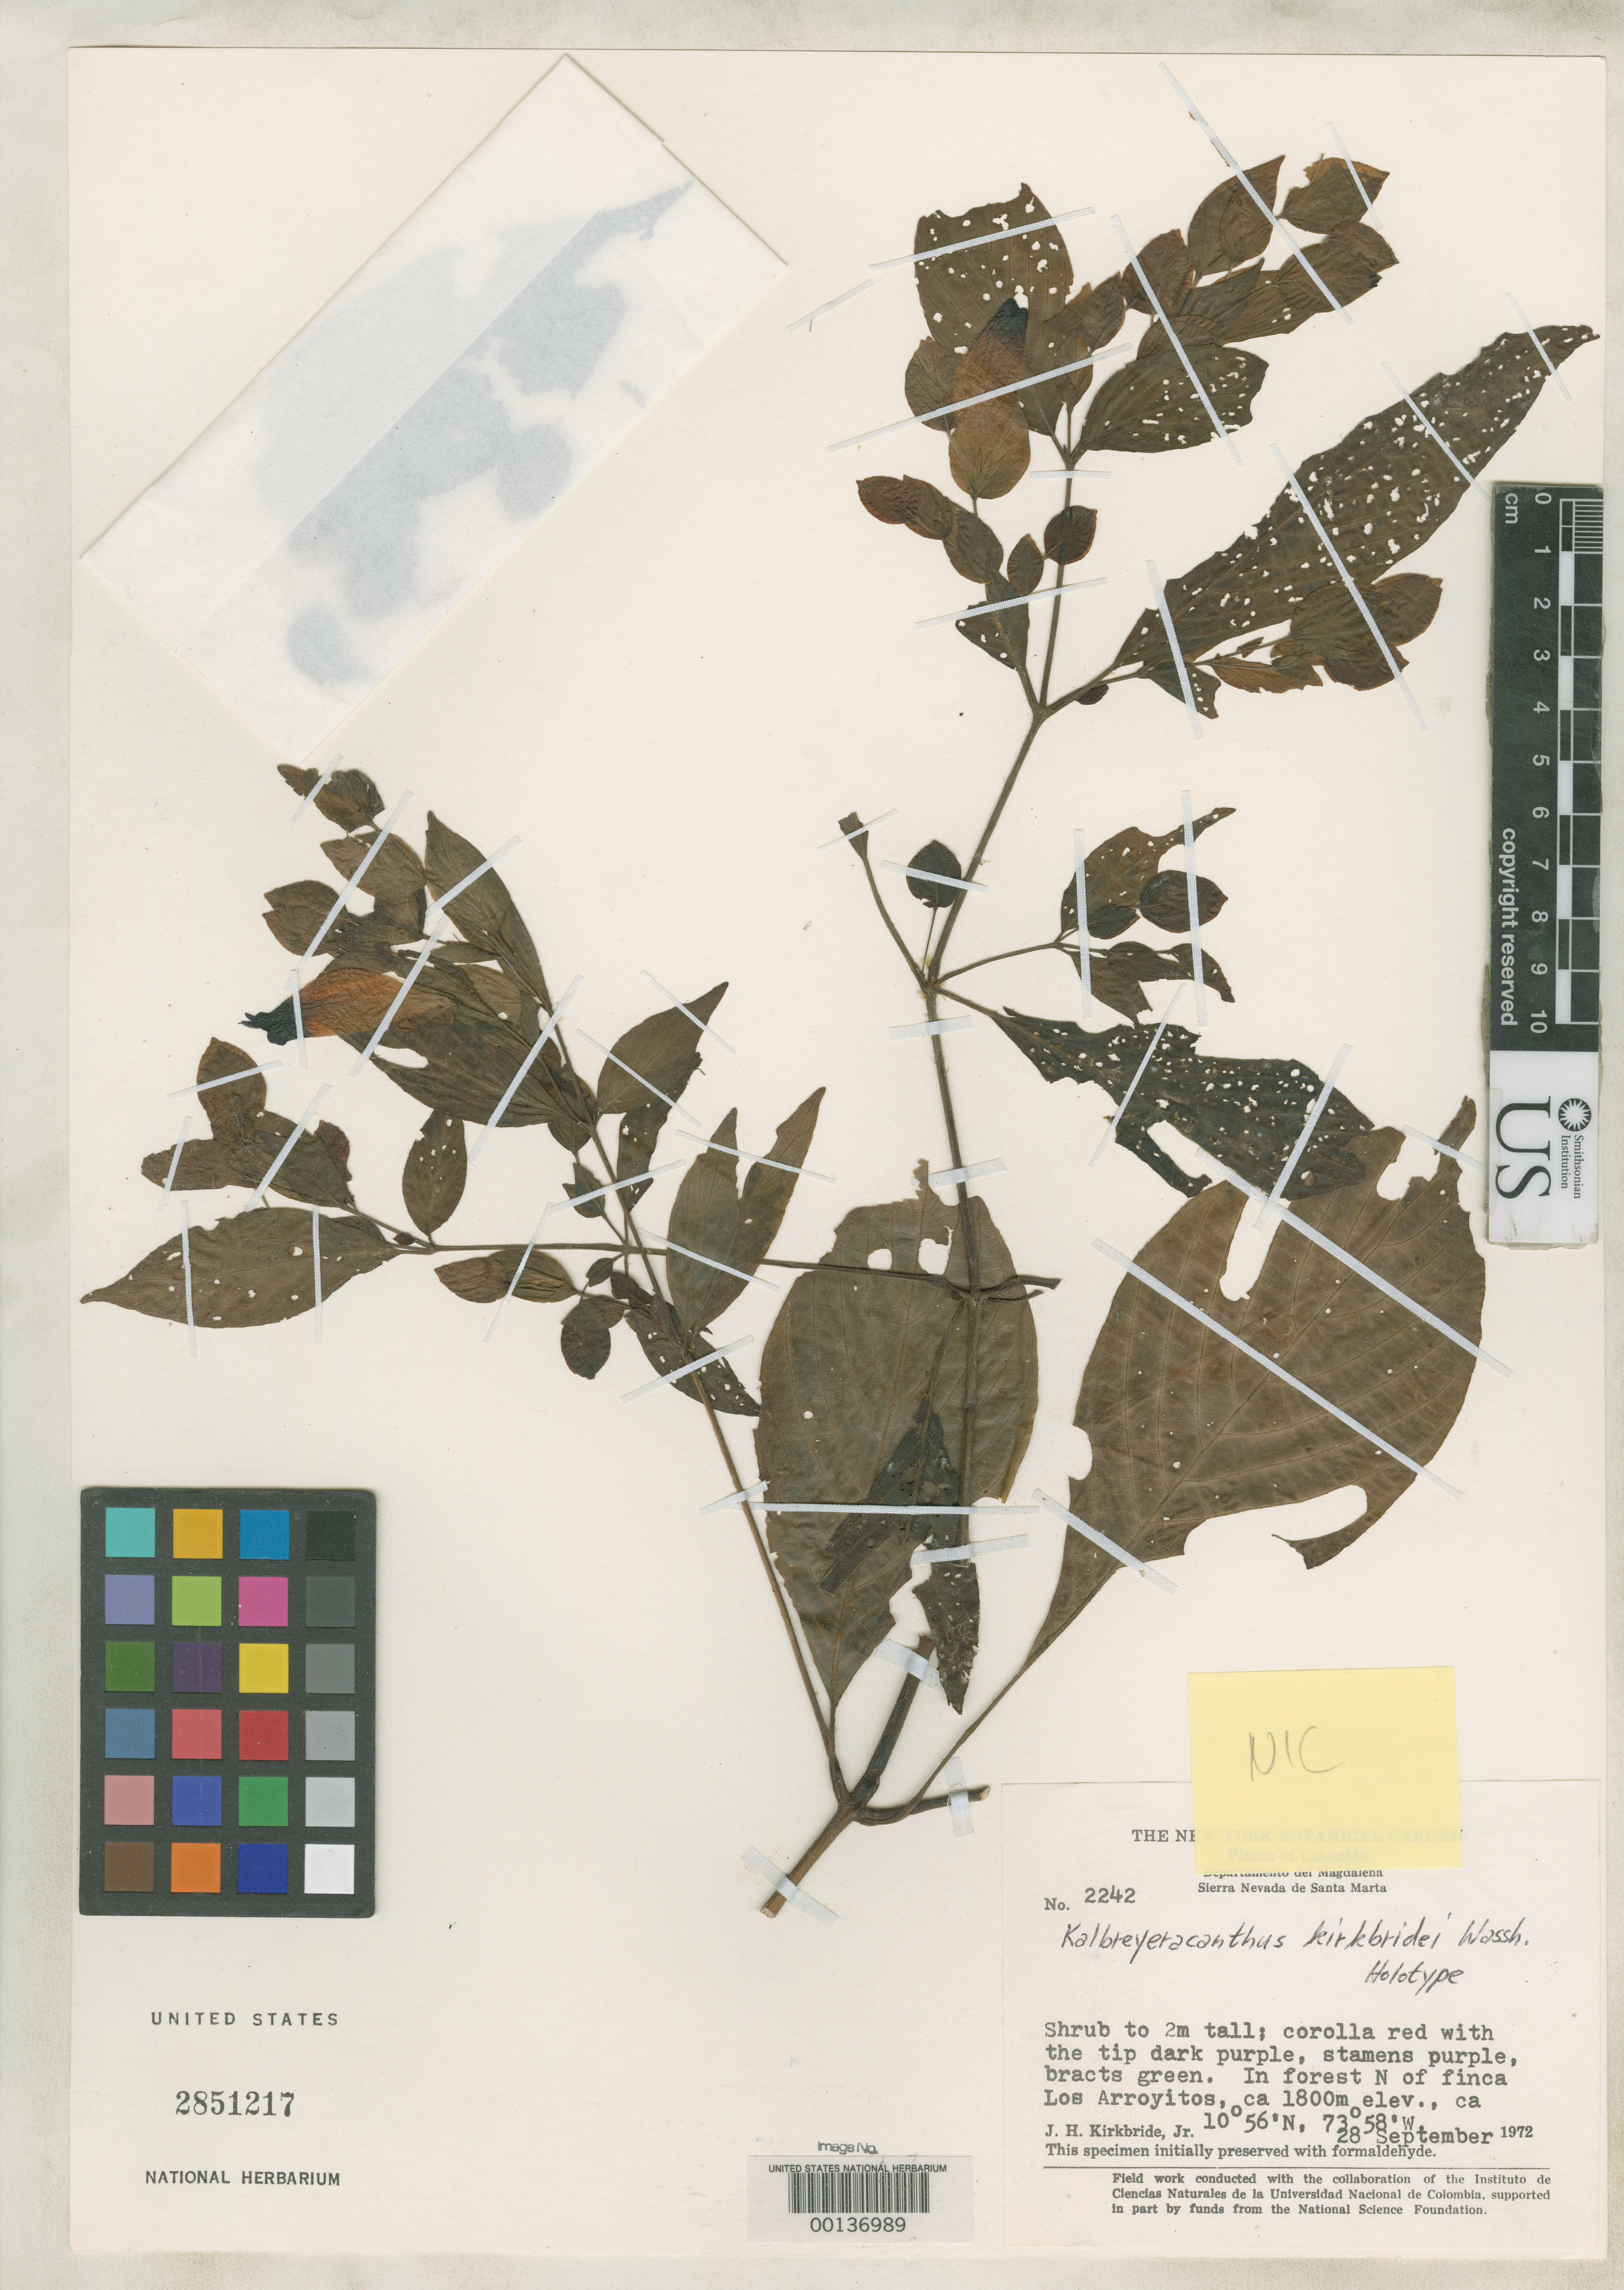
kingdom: Plantae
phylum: Tracheophyta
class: Magnoliopsida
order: Lamiales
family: Acanthaceae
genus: Kalbreyeriella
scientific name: Kalbreyeriella kirkbridei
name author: Wassh.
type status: Holotype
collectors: J. H. Kirkbride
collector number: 2242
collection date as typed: Sep 1972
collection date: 1972-09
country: Colombia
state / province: Magdalena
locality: N of Finca Los Arroyitos.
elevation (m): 1800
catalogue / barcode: US 2851217